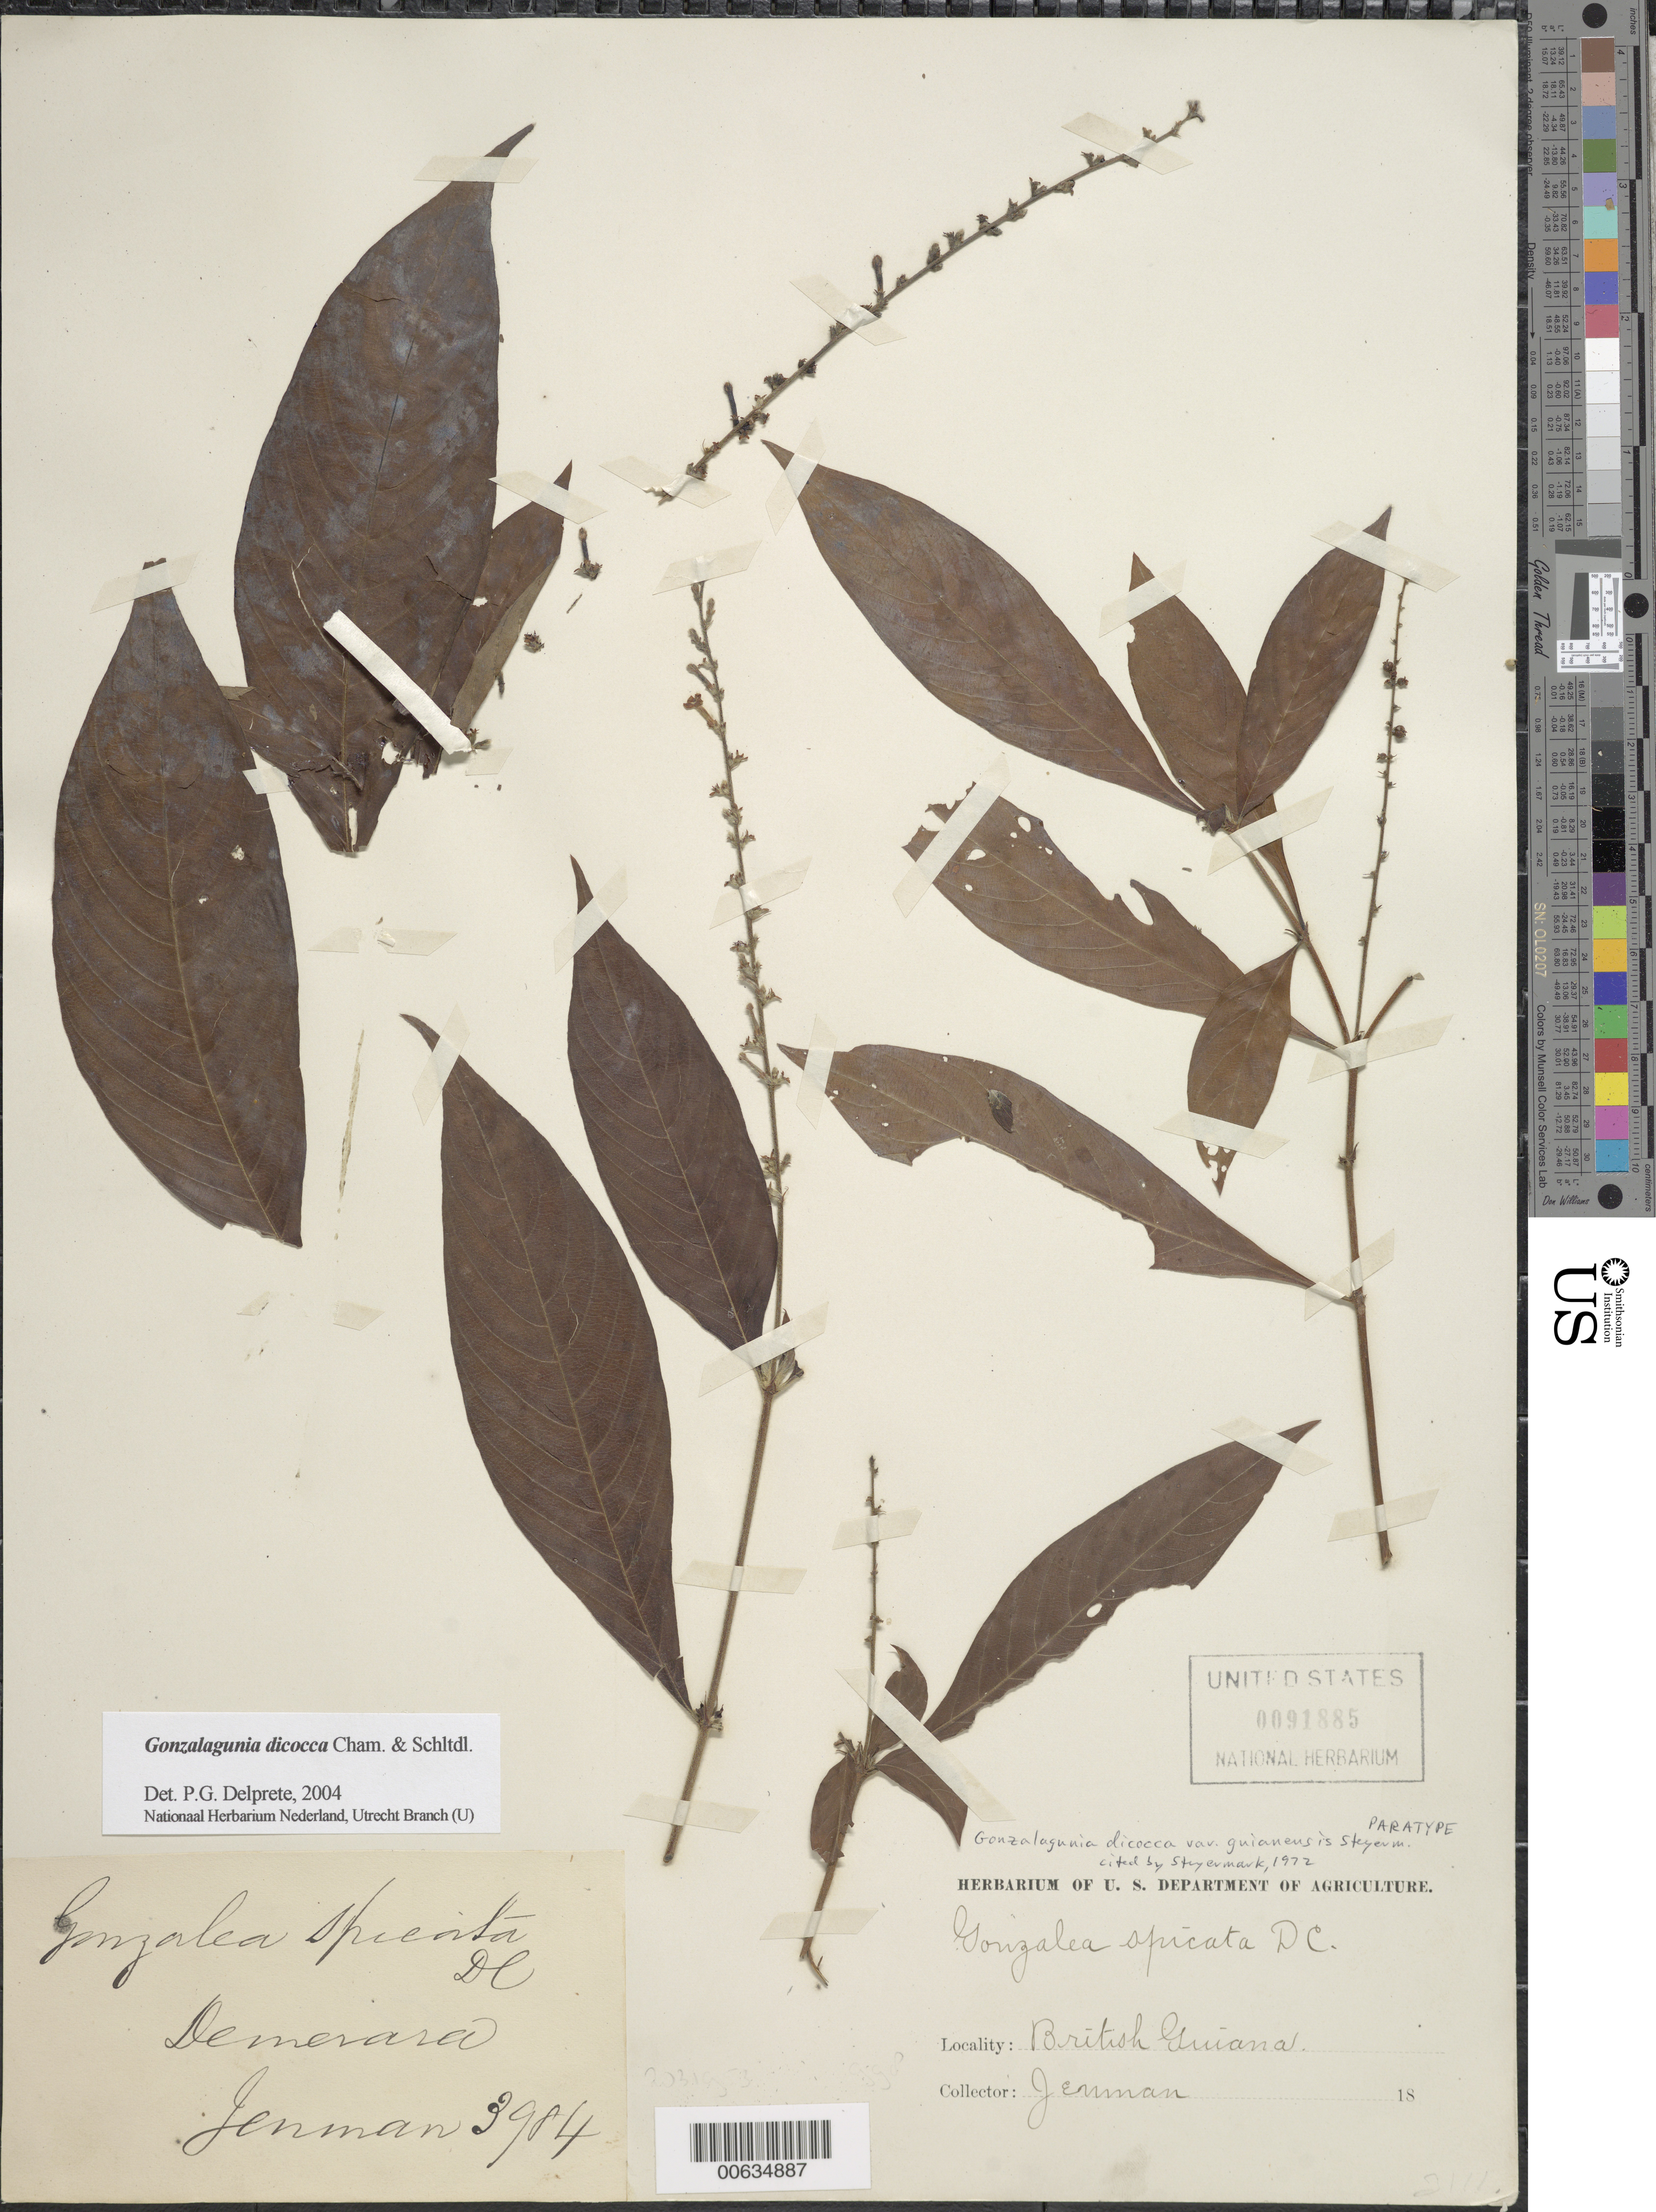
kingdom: Plantae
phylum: Tracheophyta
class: Magnoliopsida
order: Gentianales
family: Rubiaceae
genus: Gonzalagunia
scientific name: Gonzalagunia dicocca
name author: Cham. & Schltdl.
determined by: Delprete, P. G., Herb. de Guyane Cay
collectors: G. S. Jenman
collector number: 3984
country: Guyana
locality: Demerara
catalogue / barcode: US 91885